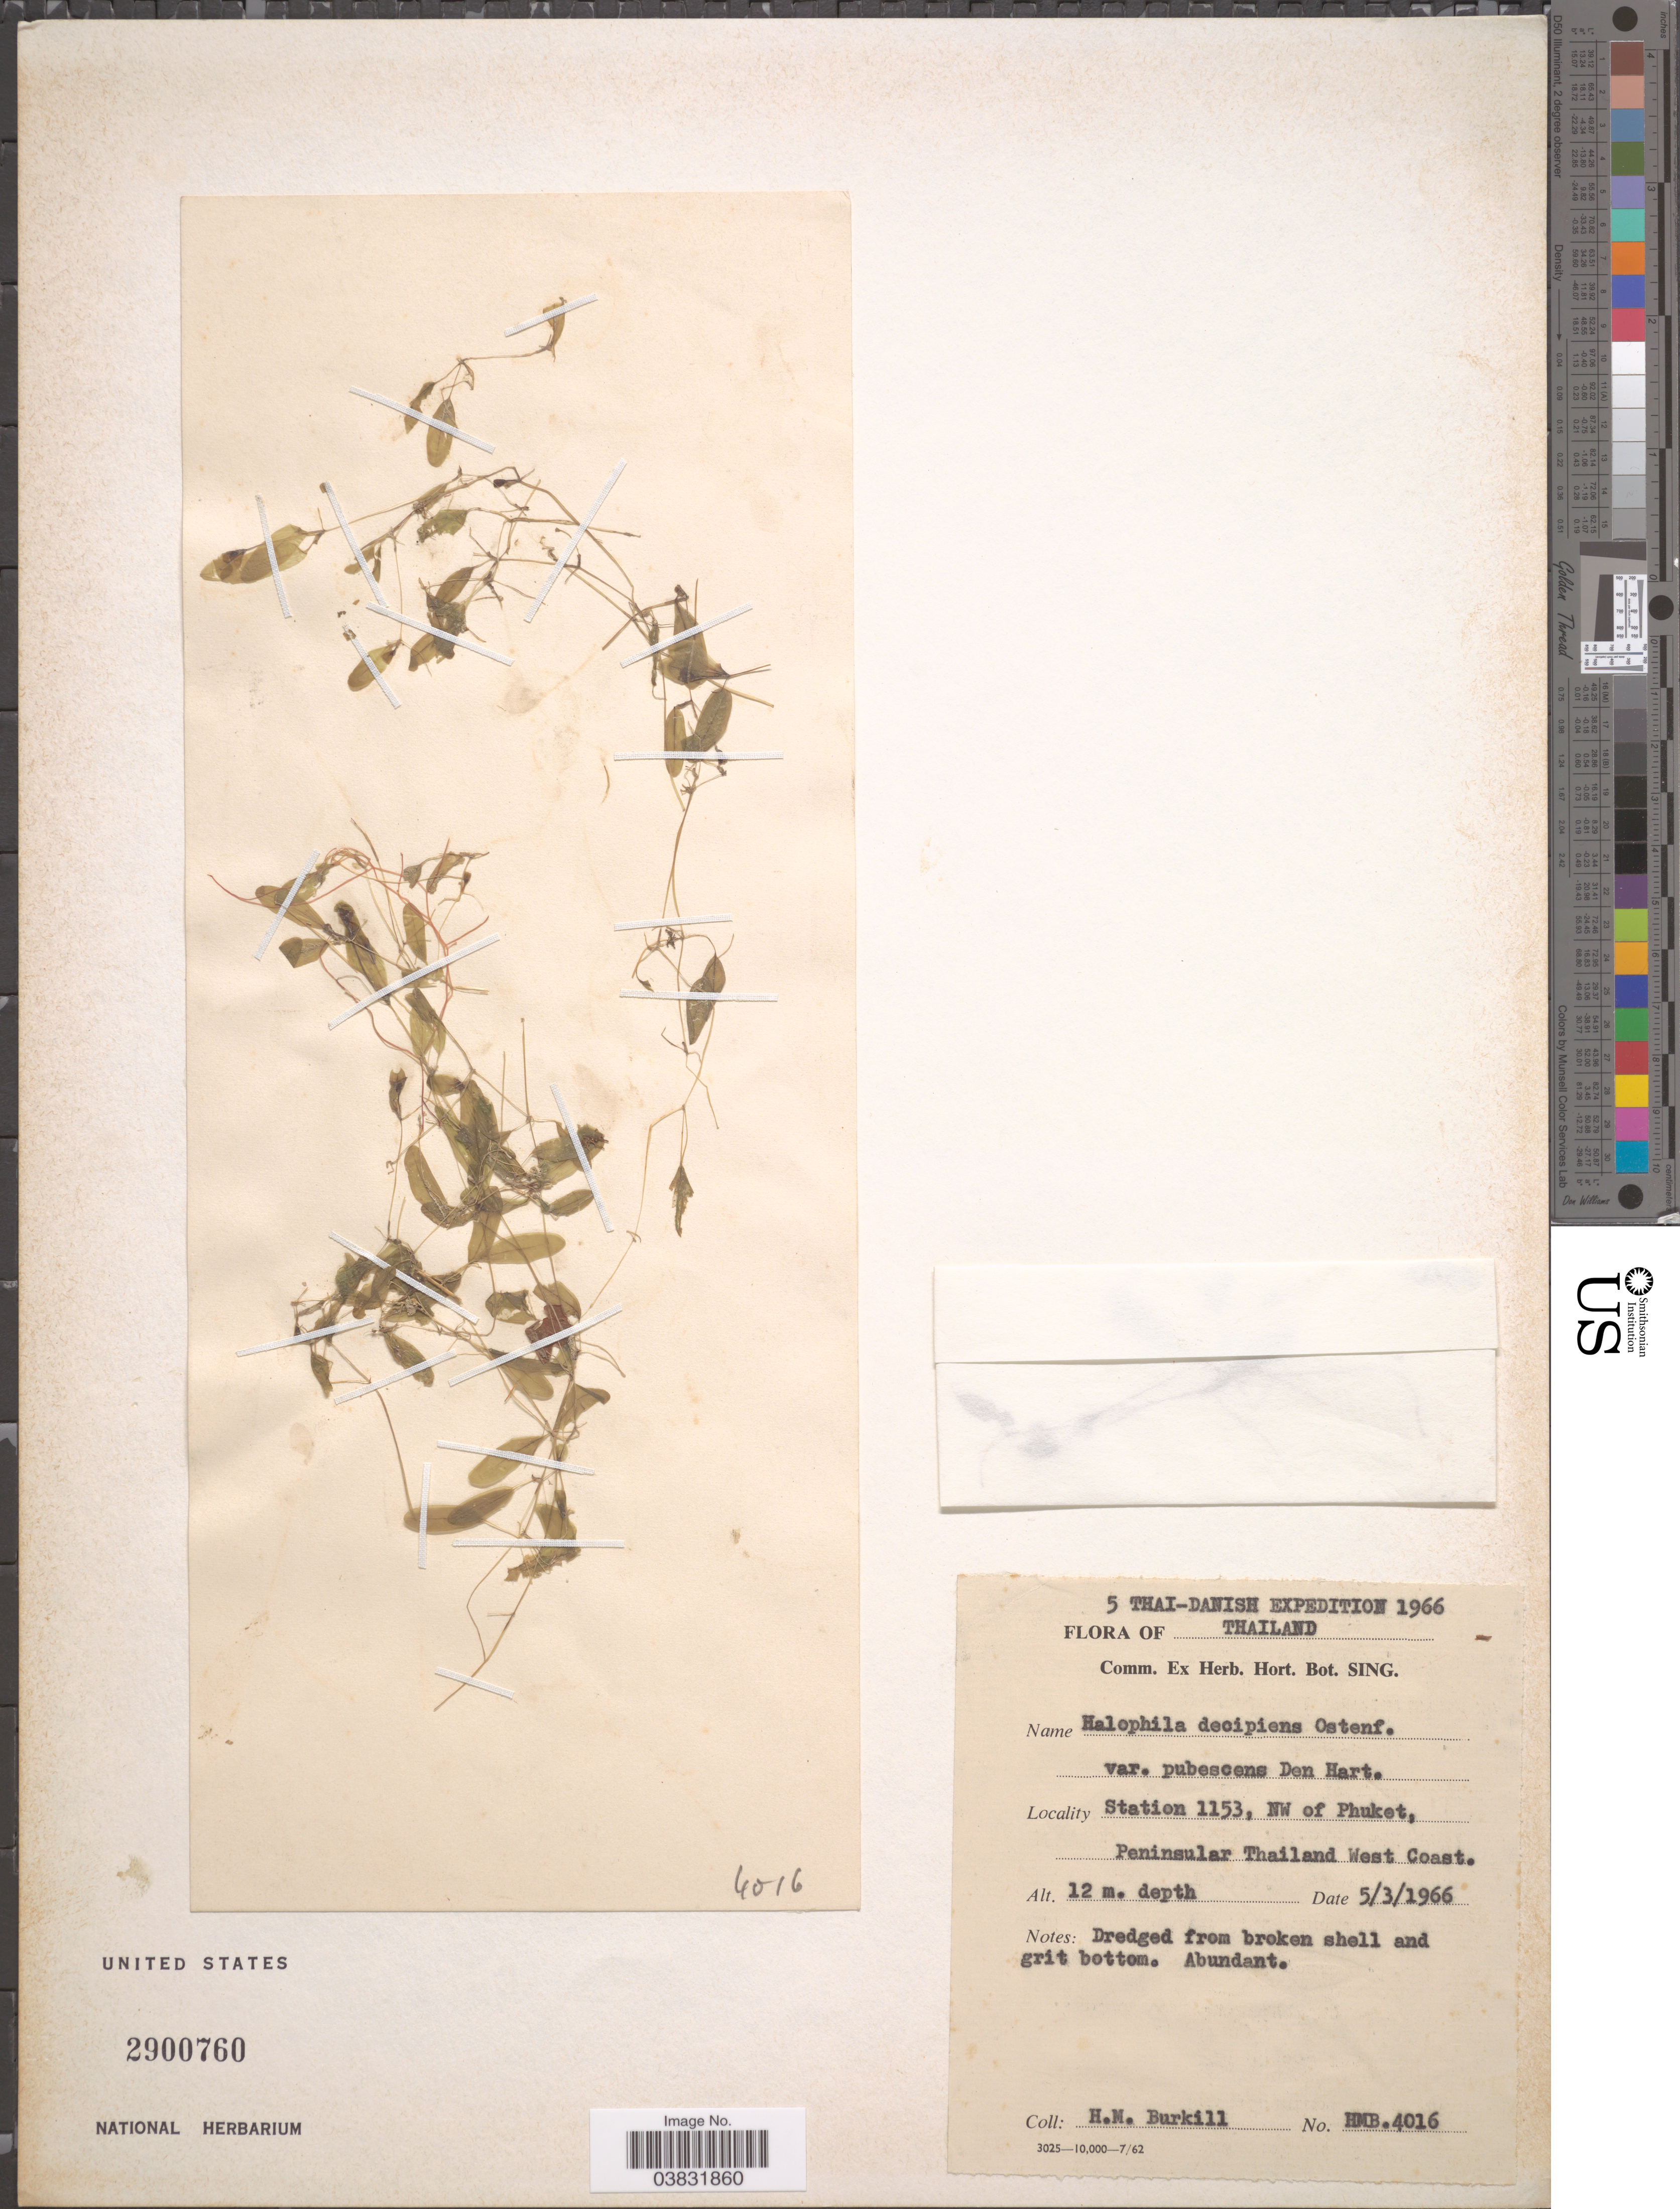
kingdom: Plantae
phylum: Tracheophyta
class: Liliopsida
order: Alismatales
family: Hydrocharitaceae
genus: Halophila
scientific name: Halophila decipiens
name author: Ostenf.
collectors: H. M. Burkill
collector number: HMB.4016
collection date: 1966-03-05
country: Thailand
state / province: Phuket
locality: Station 1153, NW of Phuket, Peninsular Thailand West Coast.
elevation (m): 12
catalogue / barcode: US 2900760